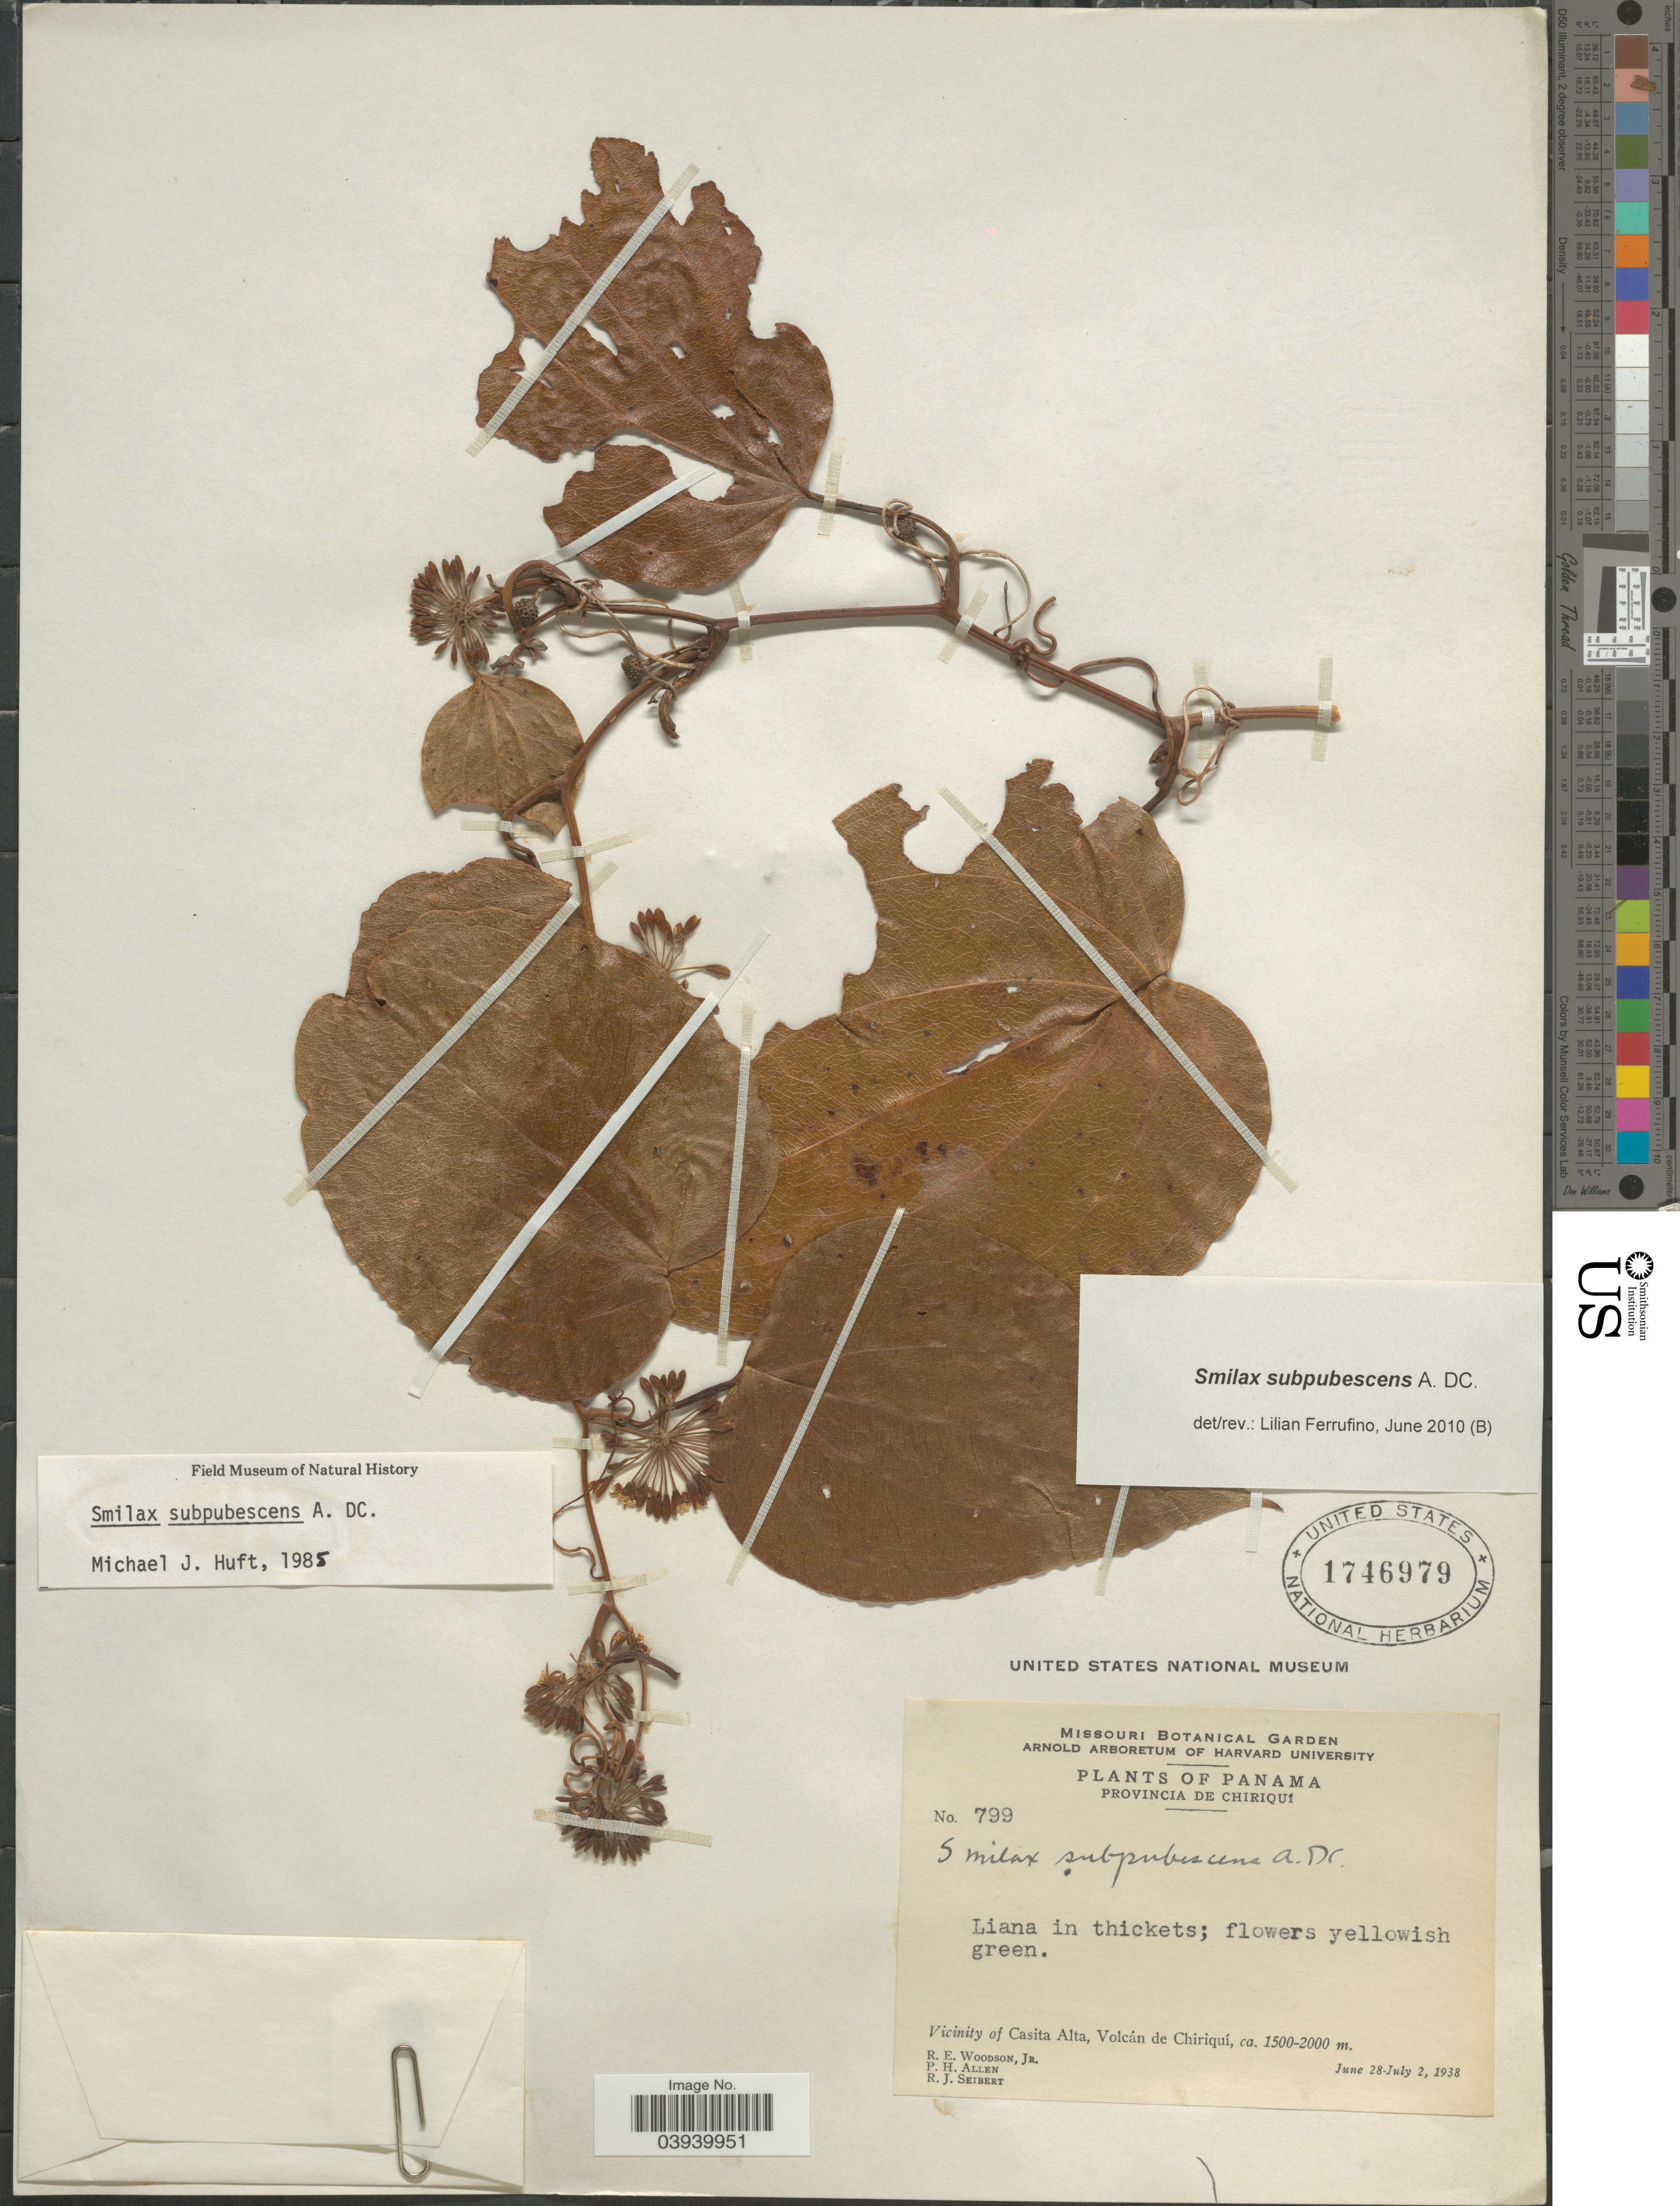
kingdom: Plantae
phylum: Tracheophyta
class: Liliopsida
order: Liliales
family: Smilacaceae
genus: Smilax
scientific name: Smilax subpubescens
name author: A. DC.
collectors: R. E. Woodson, P. H. Allen & R. J. Seibert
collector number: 799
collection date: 1938-06-28/1938-07-02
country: Panama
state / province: Chiriqui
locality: Vicinity of Casita Alta, Volcán de Chiriquí.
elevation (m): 1500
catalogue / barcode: US 1746979